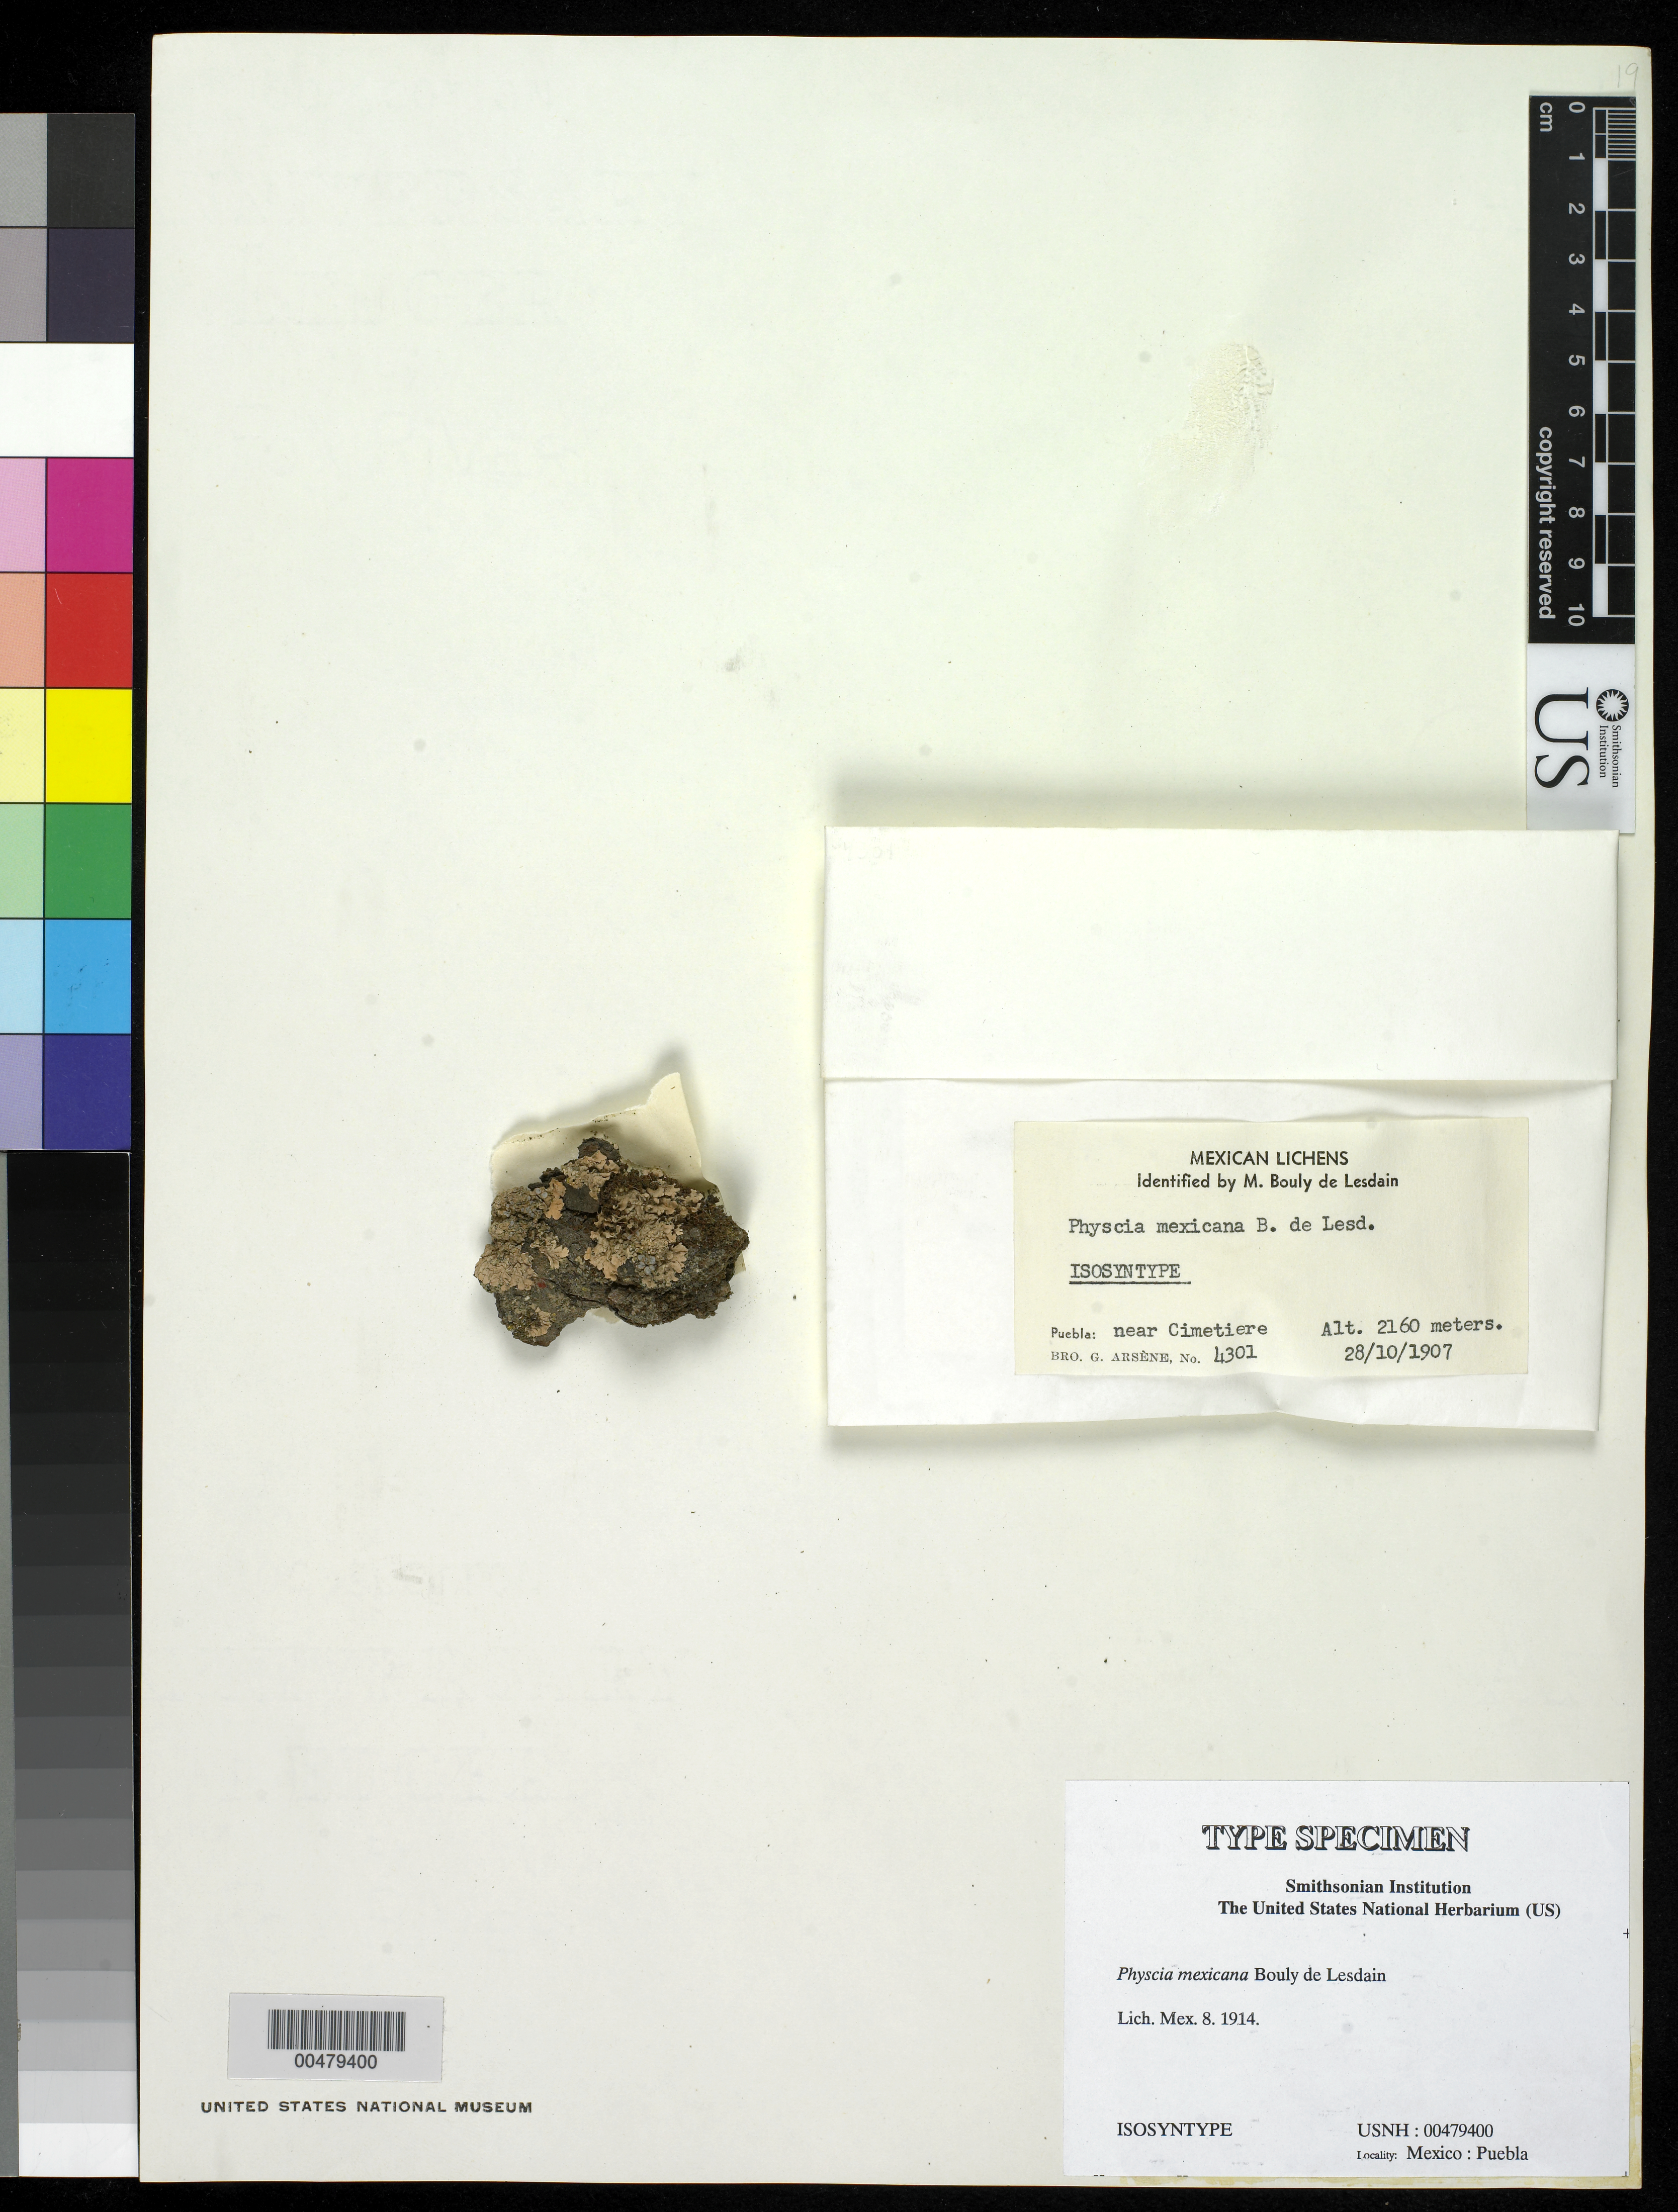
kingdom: Fungi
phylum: Ascomycota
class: Lecanoromycetes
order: Caliciales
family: Physciaceae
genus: Physcia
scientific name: Physcia mexicana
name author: B. de Lesd.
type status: Isosyntype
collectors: Bro. G. Arsène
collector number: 4301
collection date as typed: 28 Oct 1907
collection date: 1907-10-28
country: Mexico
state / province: Puebla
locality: Near Cimetiere.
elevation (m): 2160